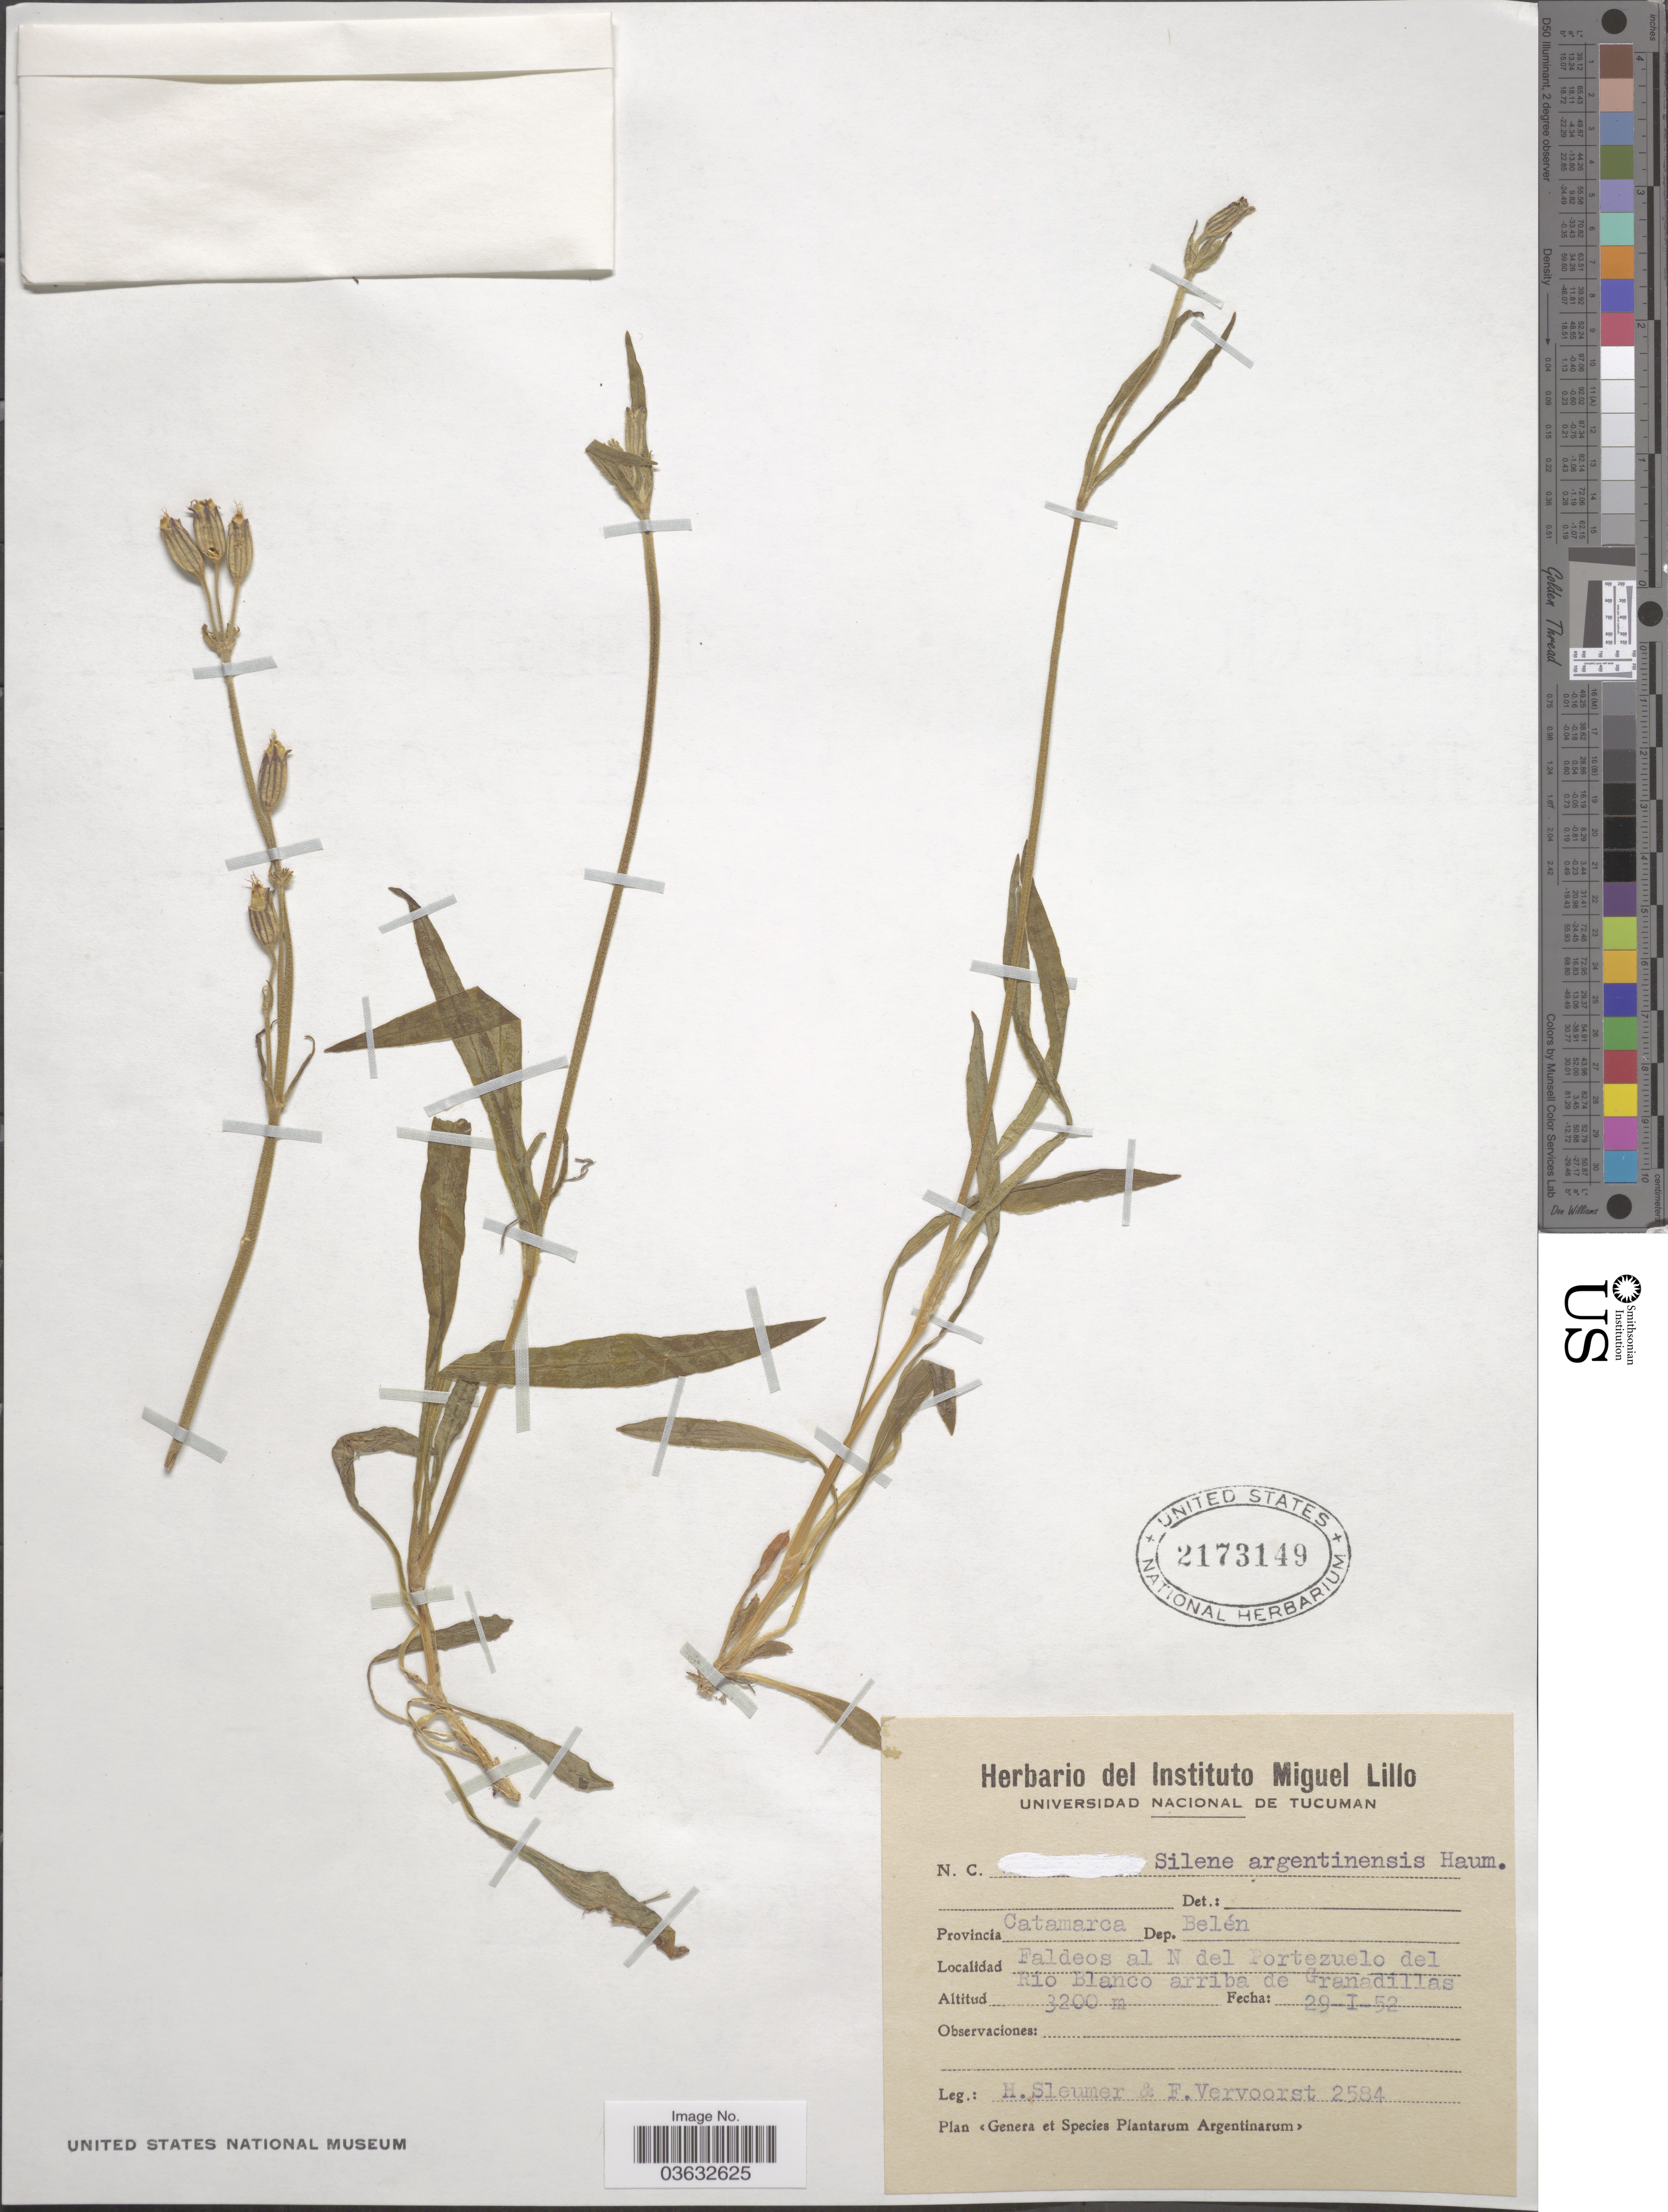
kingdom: Plantae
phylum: Tracheophyta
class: Magnoliopsida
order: Caryophyllales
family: Caryophyllaceae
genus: Silene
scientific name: Silene argentinensis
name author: Hauman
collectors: H. O. Sleumer & F. Vervoorst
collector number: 2584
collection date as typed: Transcribed d/m/y: 29/1/52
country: Argentina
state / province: Catamarca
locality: Dep. Belén. Faldeos al N del Portezuelo del Rio Blanco arriba de Granadillas.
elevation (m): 3200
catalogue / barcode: US 2173149